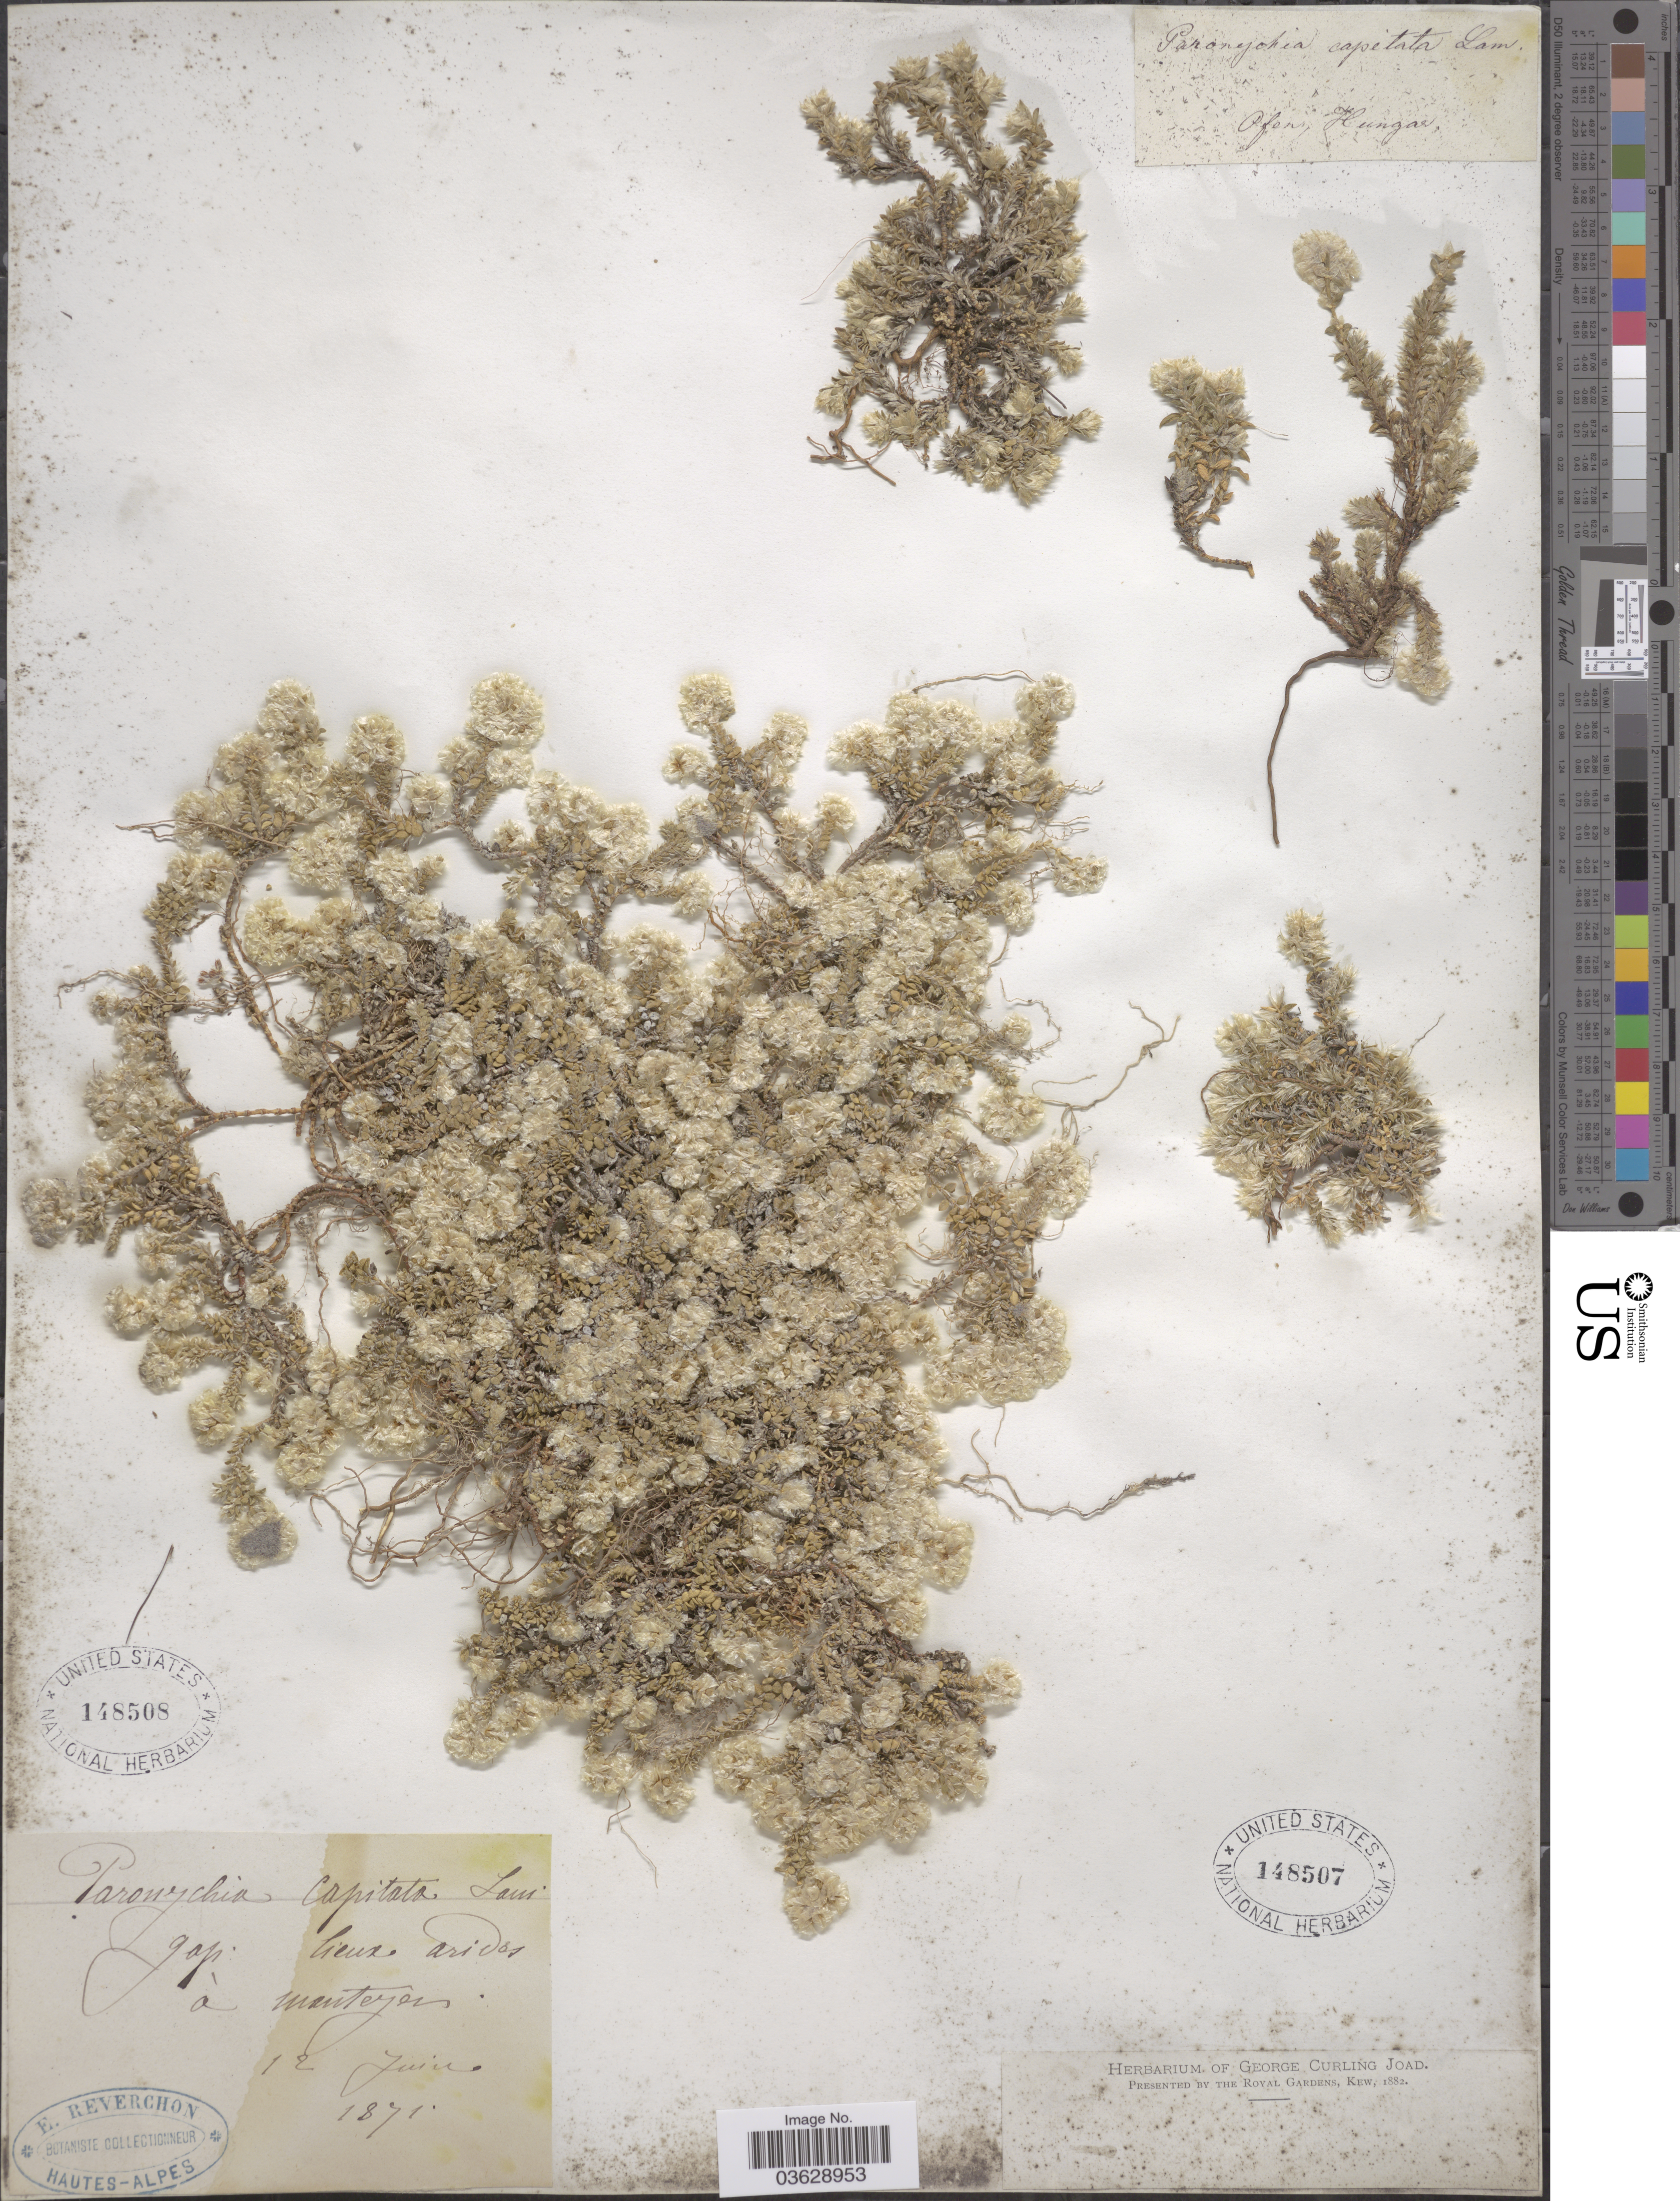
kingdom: Plantae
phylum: Tracheophyta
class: Magnoliopsida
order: Caryophyllales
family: Caryophyllaceae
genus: Paronychia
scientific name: Paronychia kapela subsp. serpyllifolia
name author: (Chaix) Graebn.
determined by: Strong, Mark T., (BOT), Smithsonian Institution - National Museum of Natural History (UNITED STATES)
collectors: ex herb. George Curling Joad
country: Hungary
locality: Ofen, Hungar.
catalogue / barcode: US 148507-2